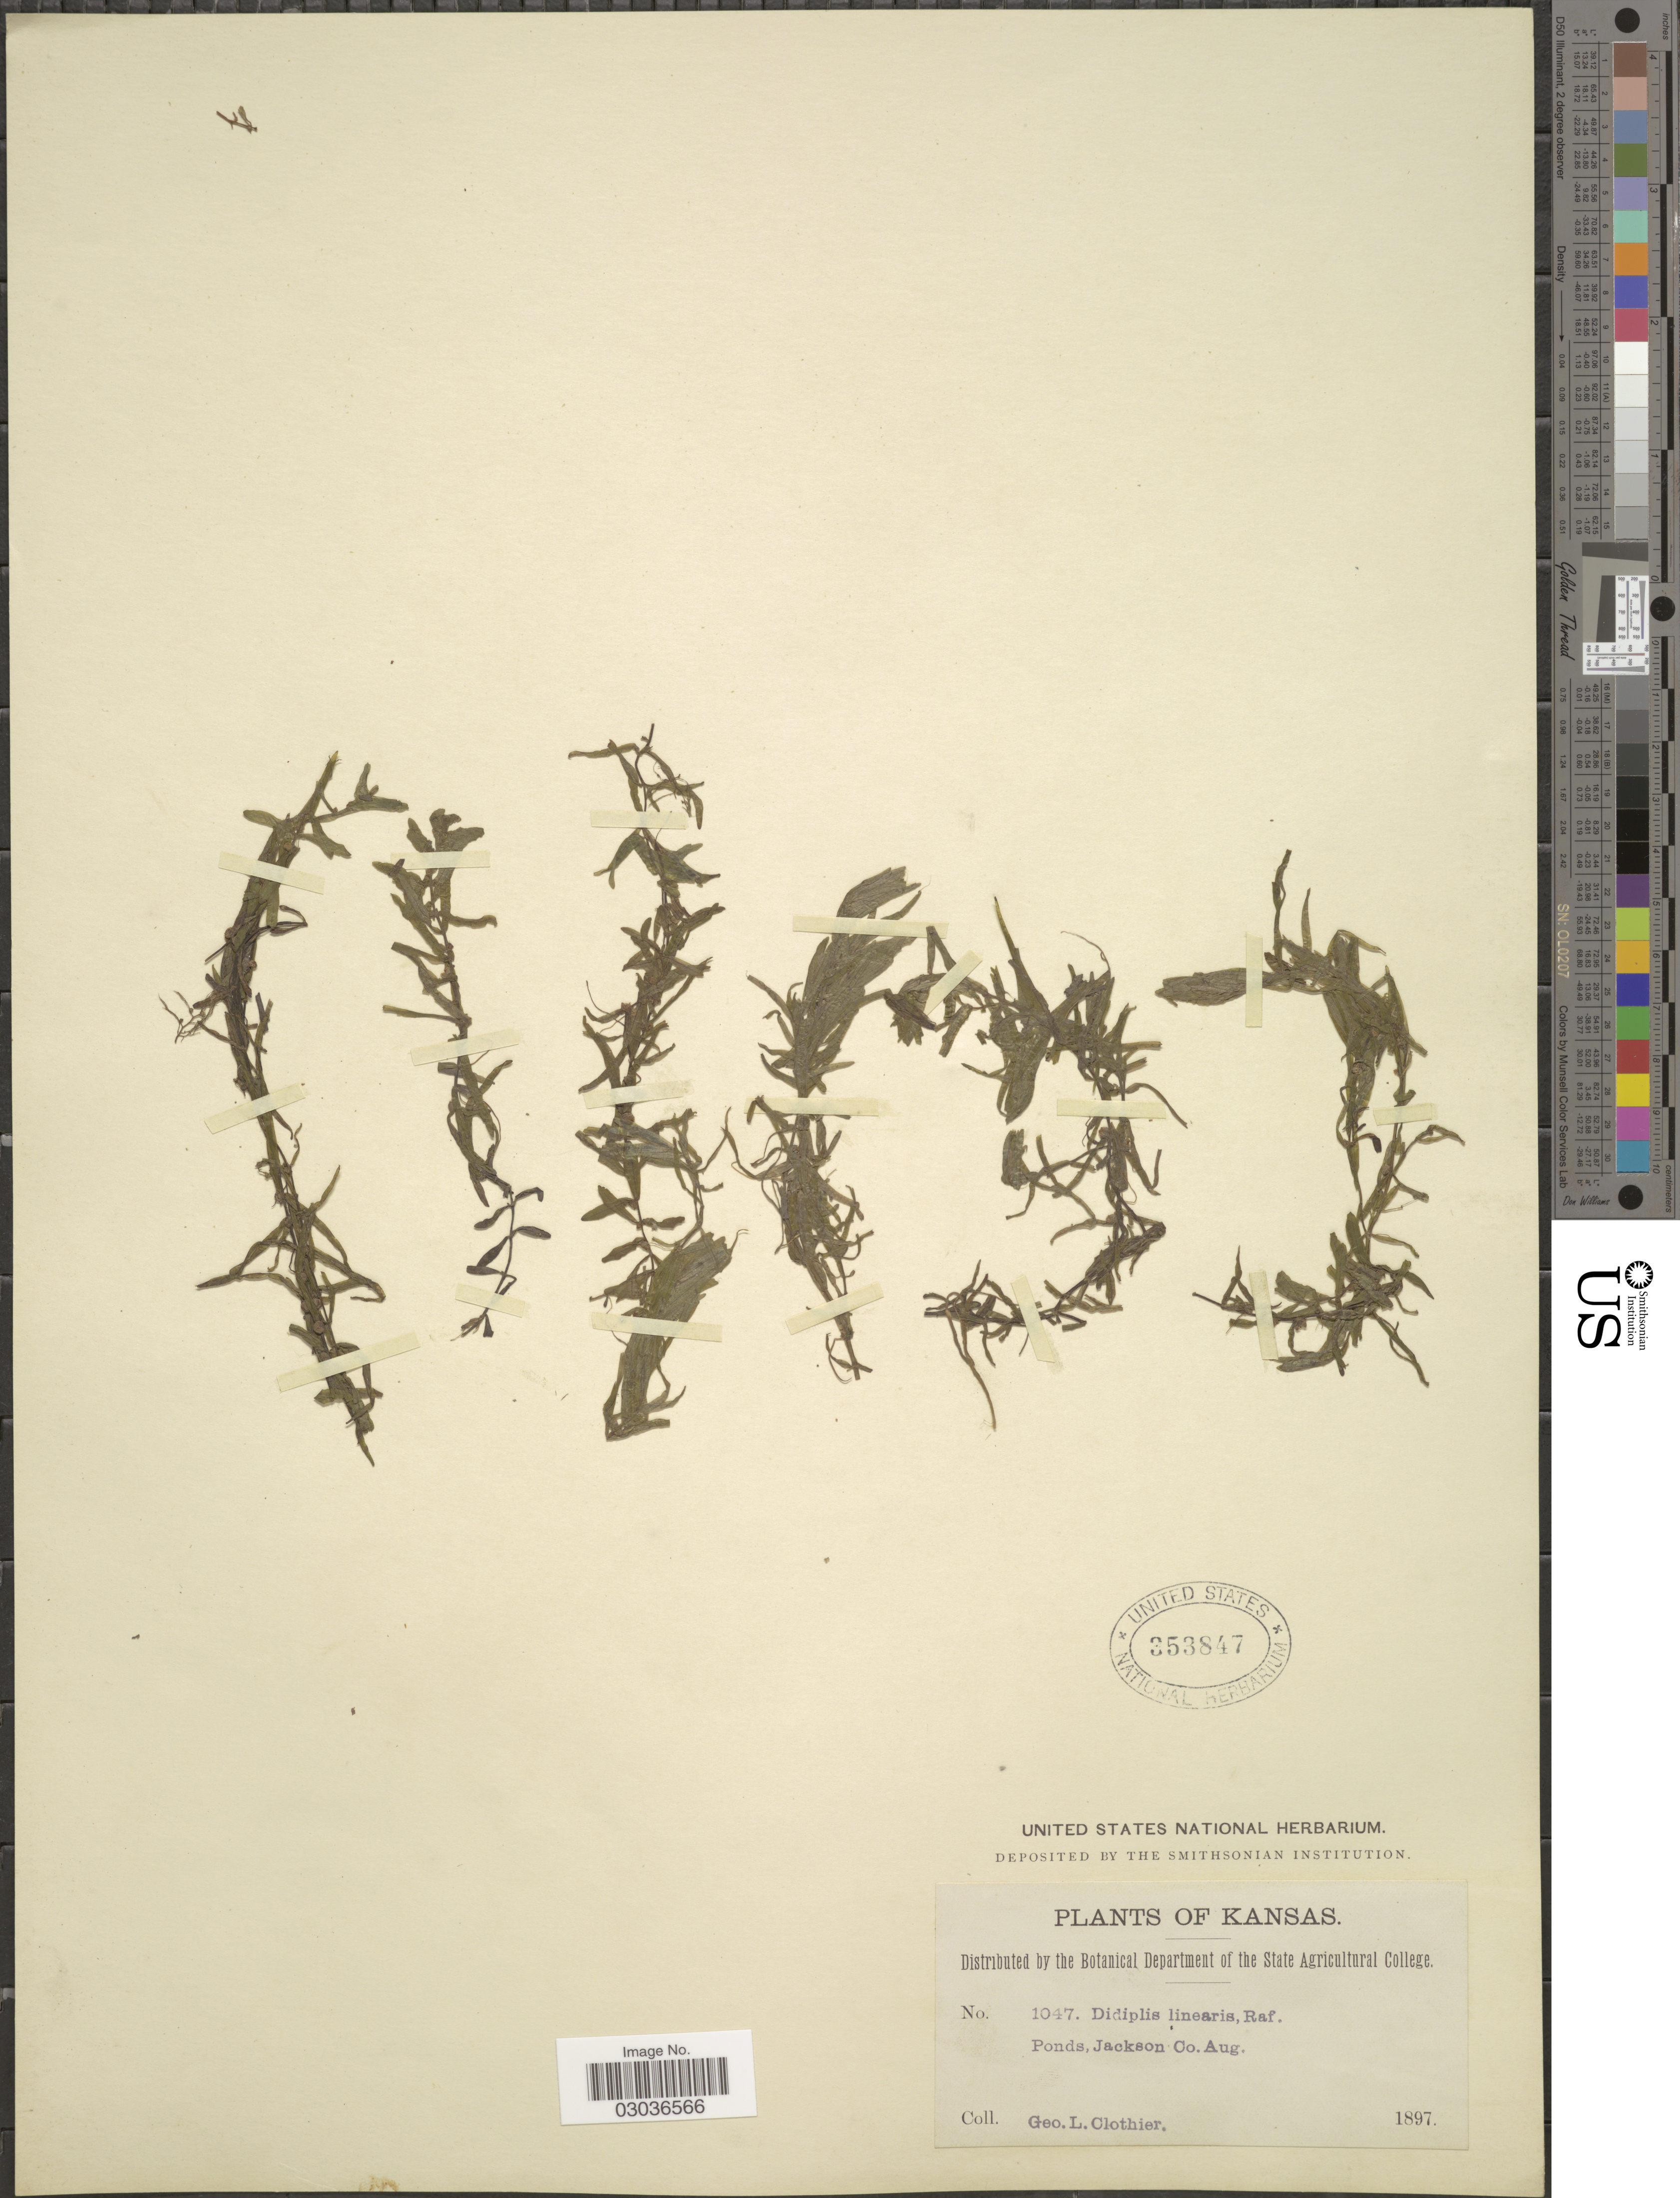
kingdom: Plantae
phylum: Tracheophyta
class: Magnoliopsida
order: Myrtales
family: Lythraceae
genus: Didiplis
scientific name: Didiplis diandra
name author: (Nutt. ex DC.) Alph. Wood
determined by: Strong, Mark T., (BOT), Smithsonian Institution - National Museum of Natural History (UNITED STATES)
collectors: G. Clothier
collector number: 1047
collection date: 1897-08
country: United States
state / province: Kansas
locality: Ponds, Jackson Co.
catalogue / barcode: US 353847